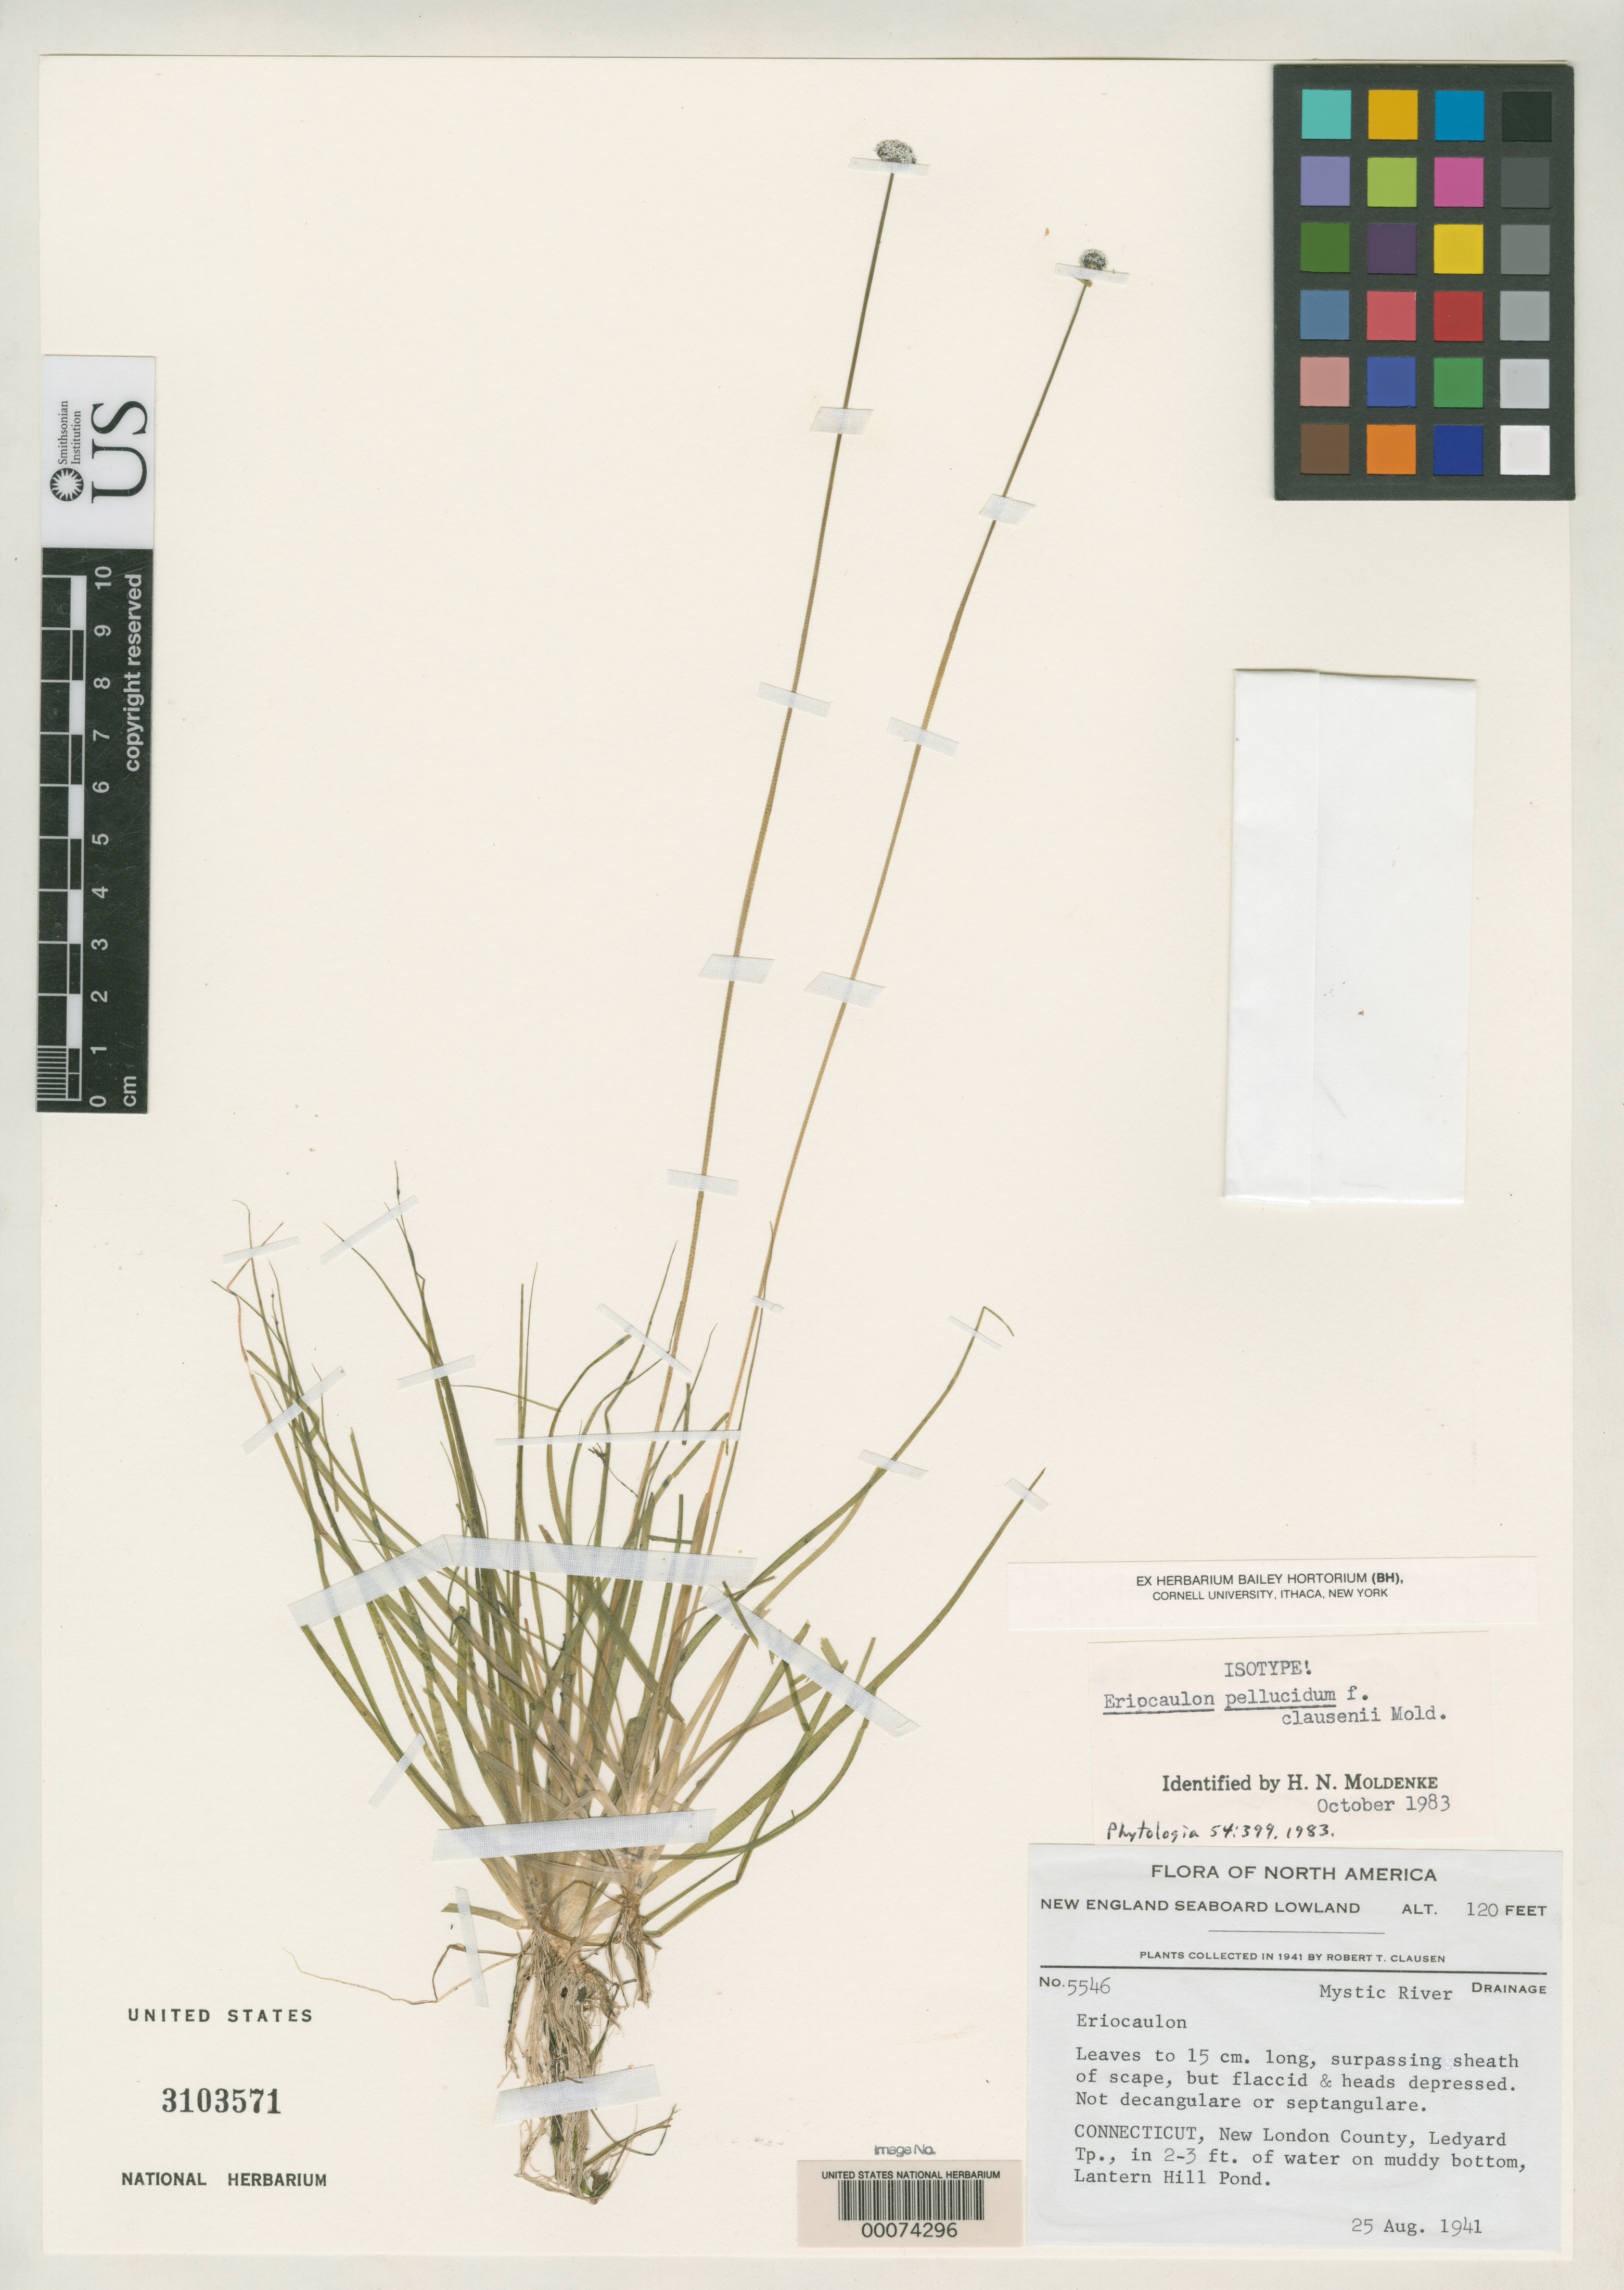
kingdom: Plantae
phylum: Tracheophyta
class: Liliopsida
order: Poales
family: Eriocaulaceae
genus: Eriocaulon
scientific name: Eriocaulon pellucidum f. clausenii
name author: Moldenke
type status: Isotype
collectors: R. T. Clausen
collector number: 5546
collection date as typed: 25 Aug 1941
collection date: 1941-08-25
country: United States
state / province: Connecticut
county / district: New London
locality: Ledyard Tp., Lantern Hill Pond.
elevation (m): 37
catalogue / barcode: US 3103571